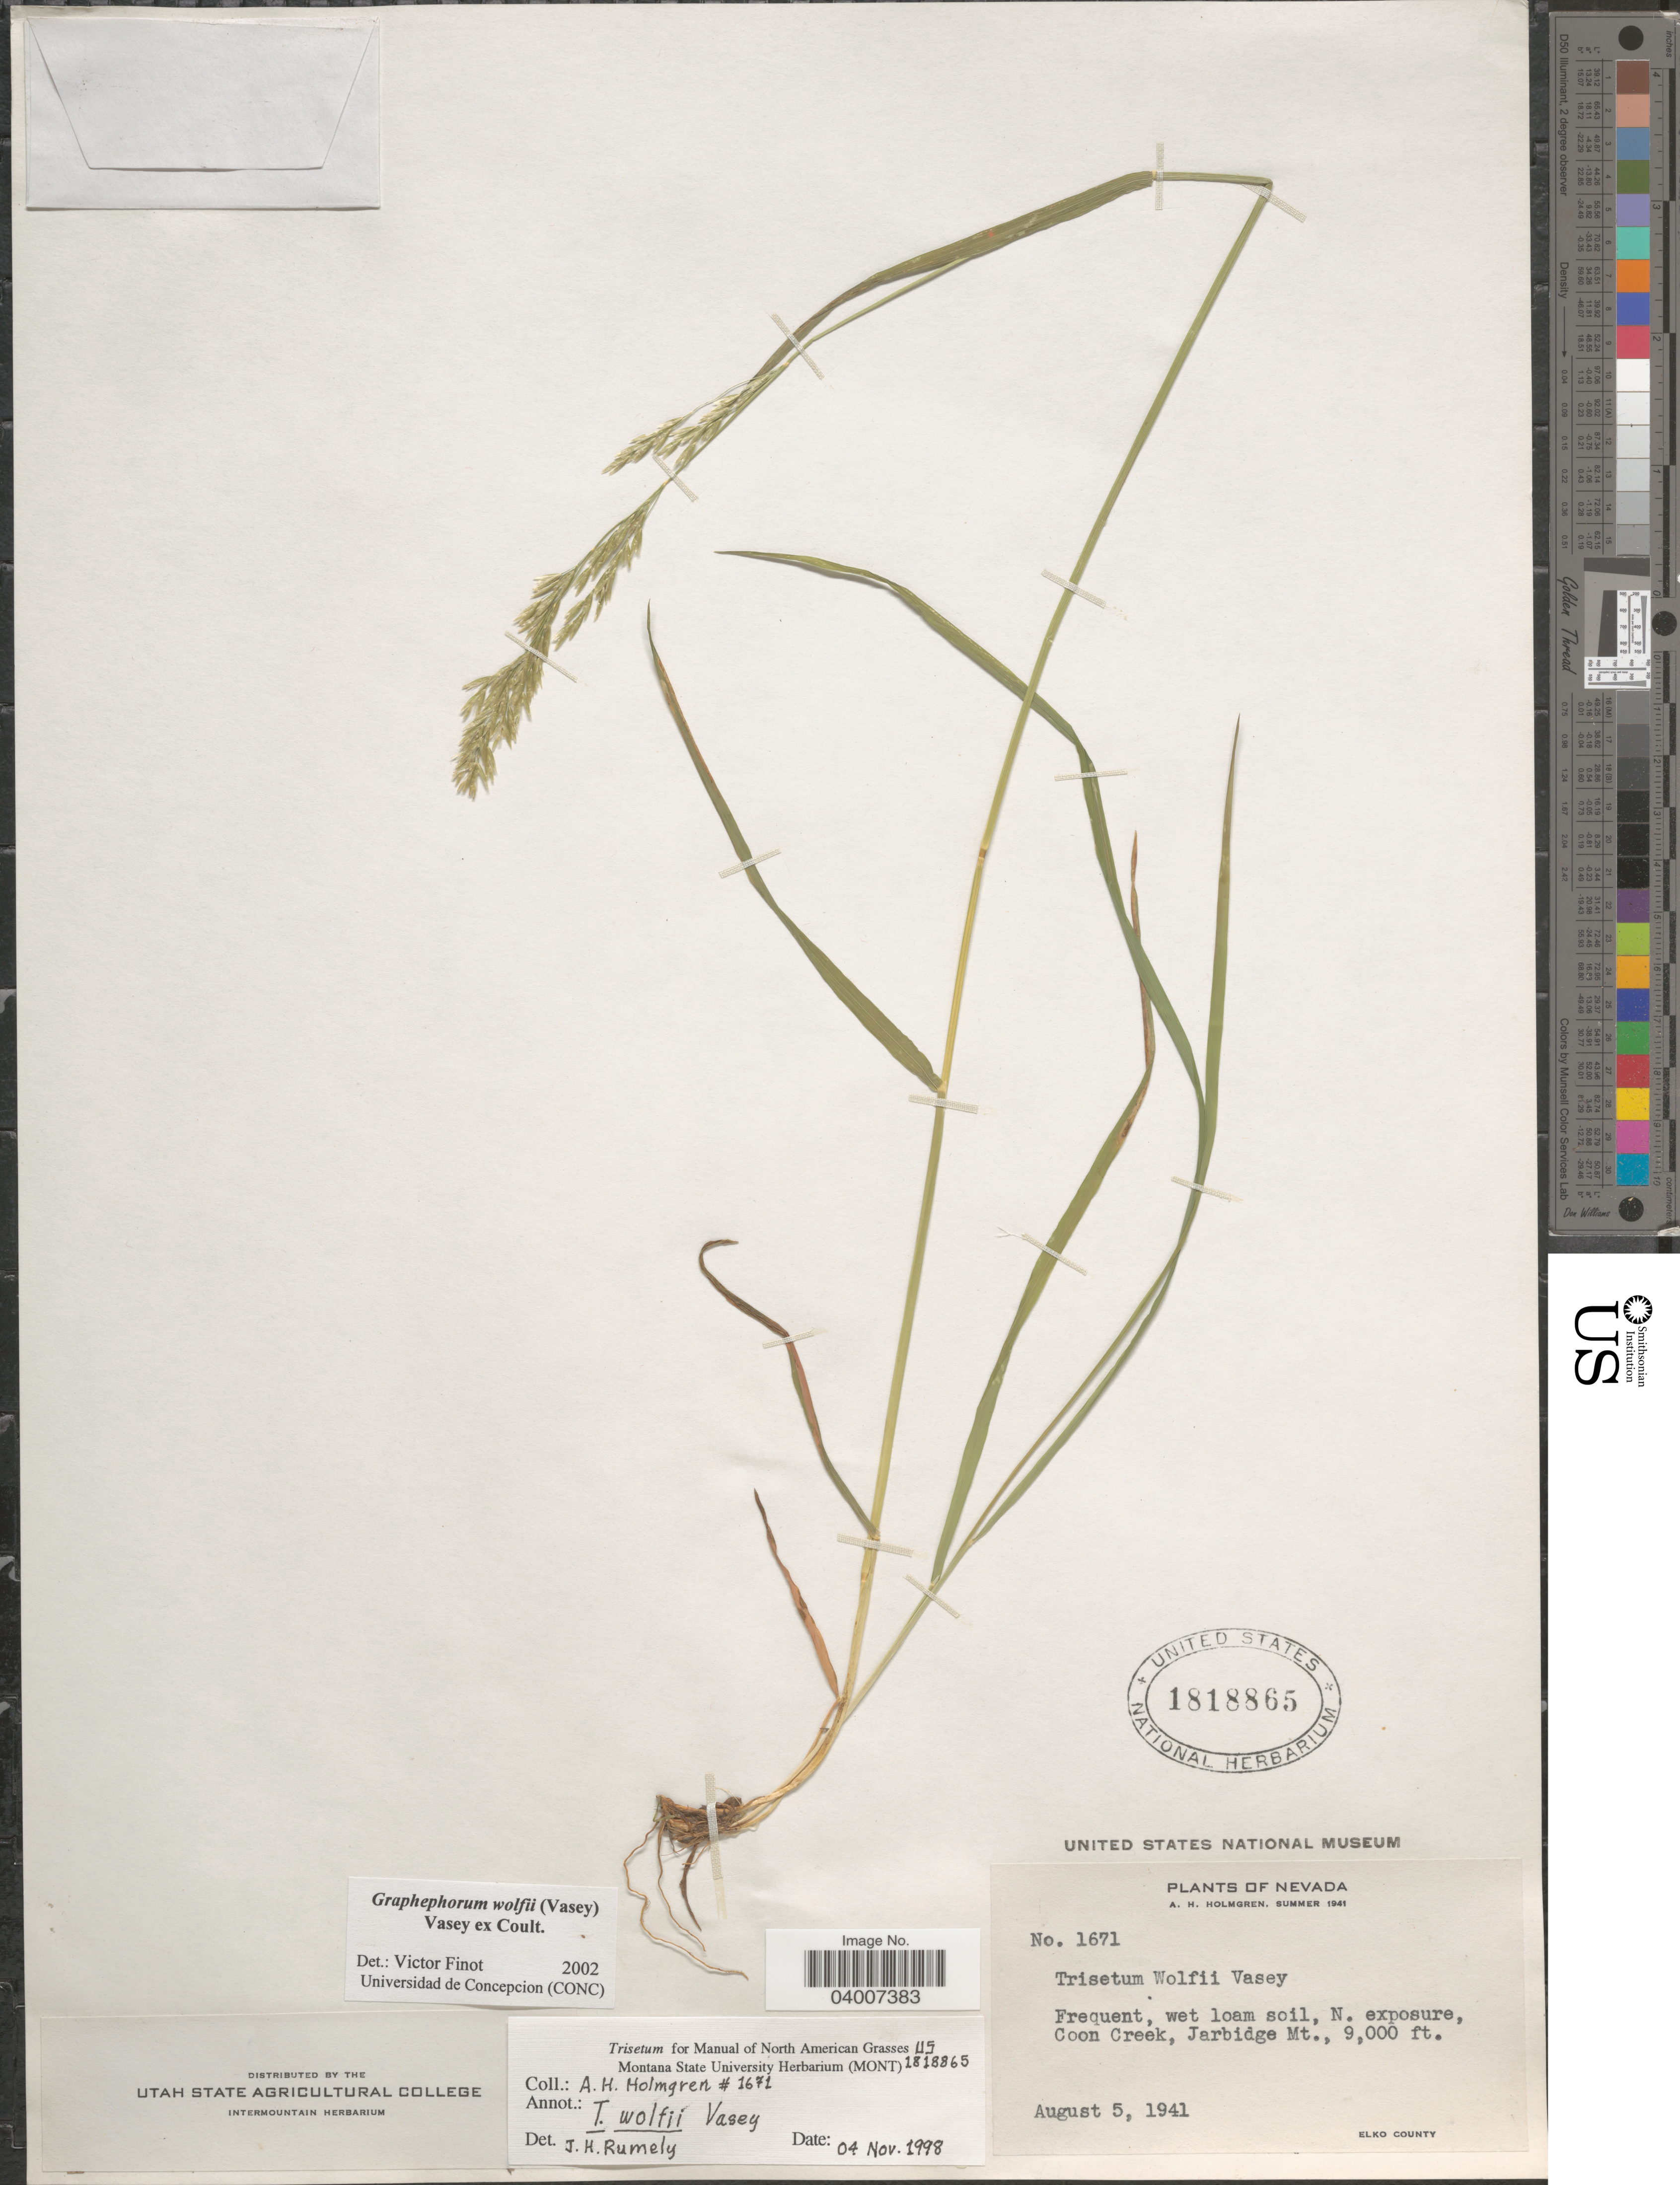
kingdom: Plantae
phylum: Tracheophyta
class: Liliopsida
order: Poales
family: Poaceae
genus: Graphephorum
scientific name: Graphephorum wolfii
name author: (E. Fourn.) Vasey ex Coult.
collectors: A. H. Holmgren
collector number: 1671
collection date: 1941-08-05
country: United States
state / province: Nevada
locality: N. exposure, Coon Creek, Jarbidge Mt. Elko County.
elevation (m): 2743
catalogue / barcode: US 1818865